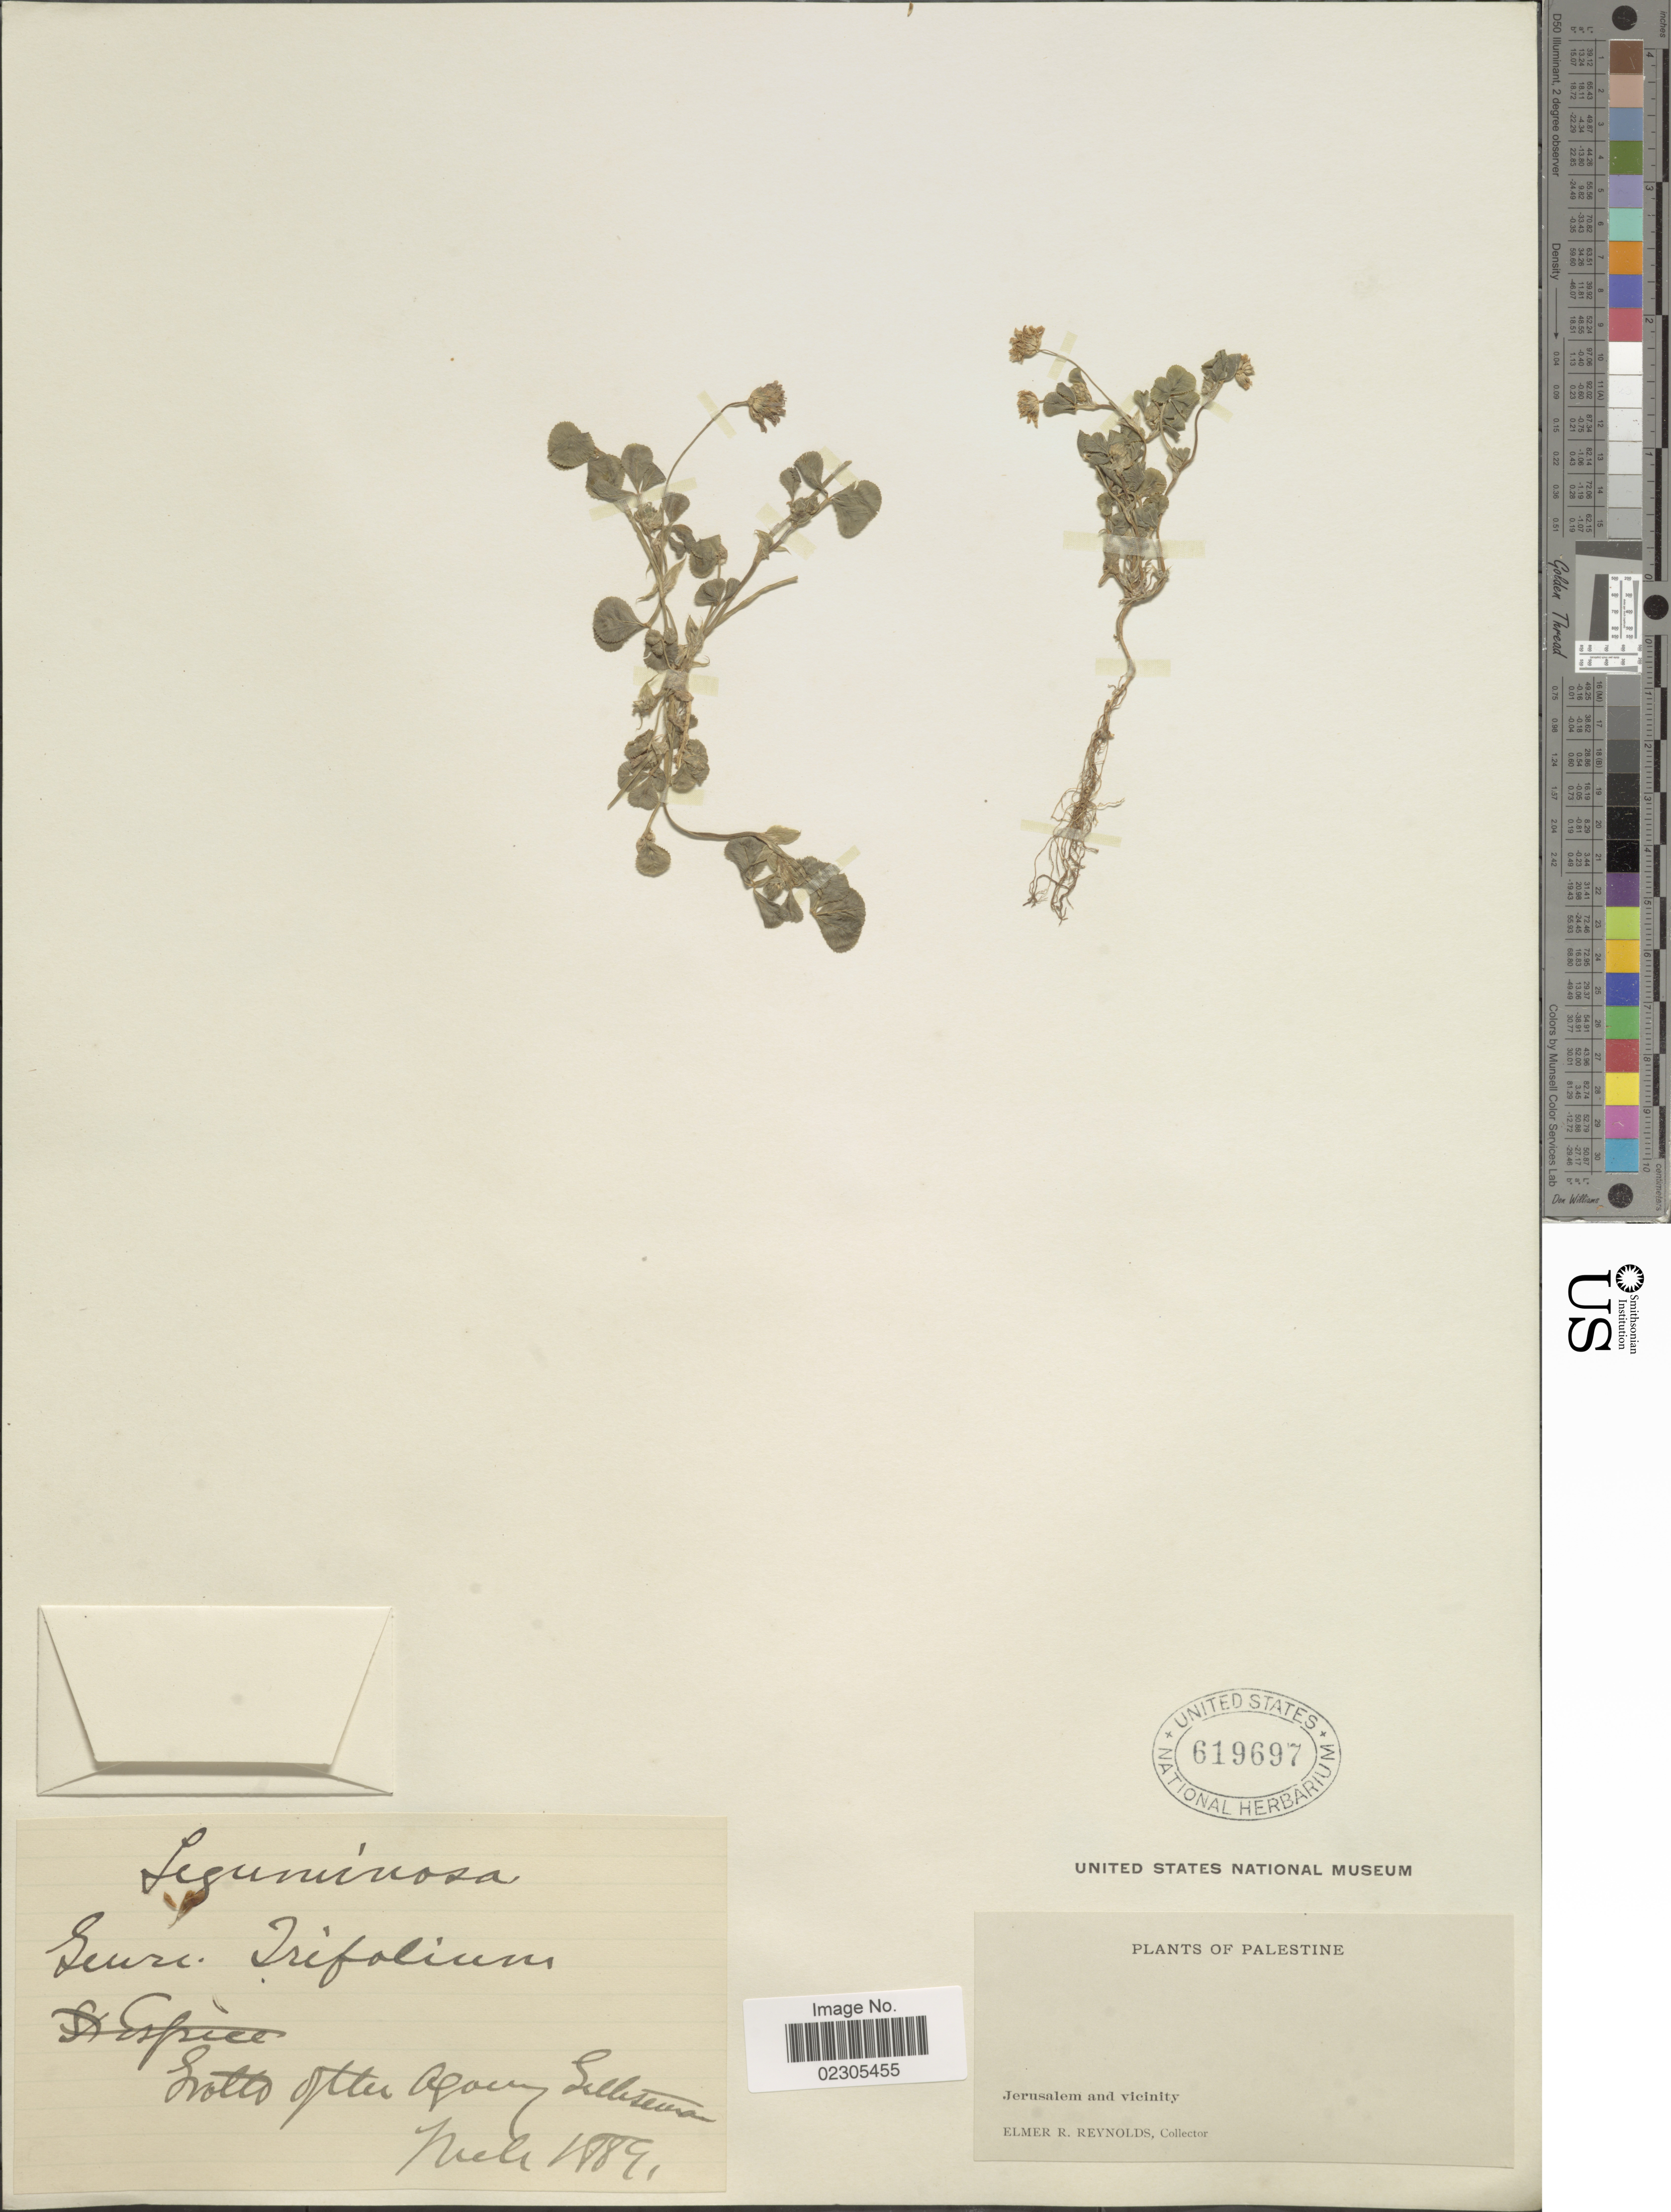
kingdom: Plantae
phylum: Tracheophyta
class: Magnoliopsida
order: Fabales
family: Fabaceae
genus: Trifolium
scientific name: Trifolium sp.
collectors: E. Reynolds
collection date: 1889-03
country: Israel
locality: Palestine, Gtoor otter aqua Sillesteua [interpreted]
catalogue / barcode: US 619697